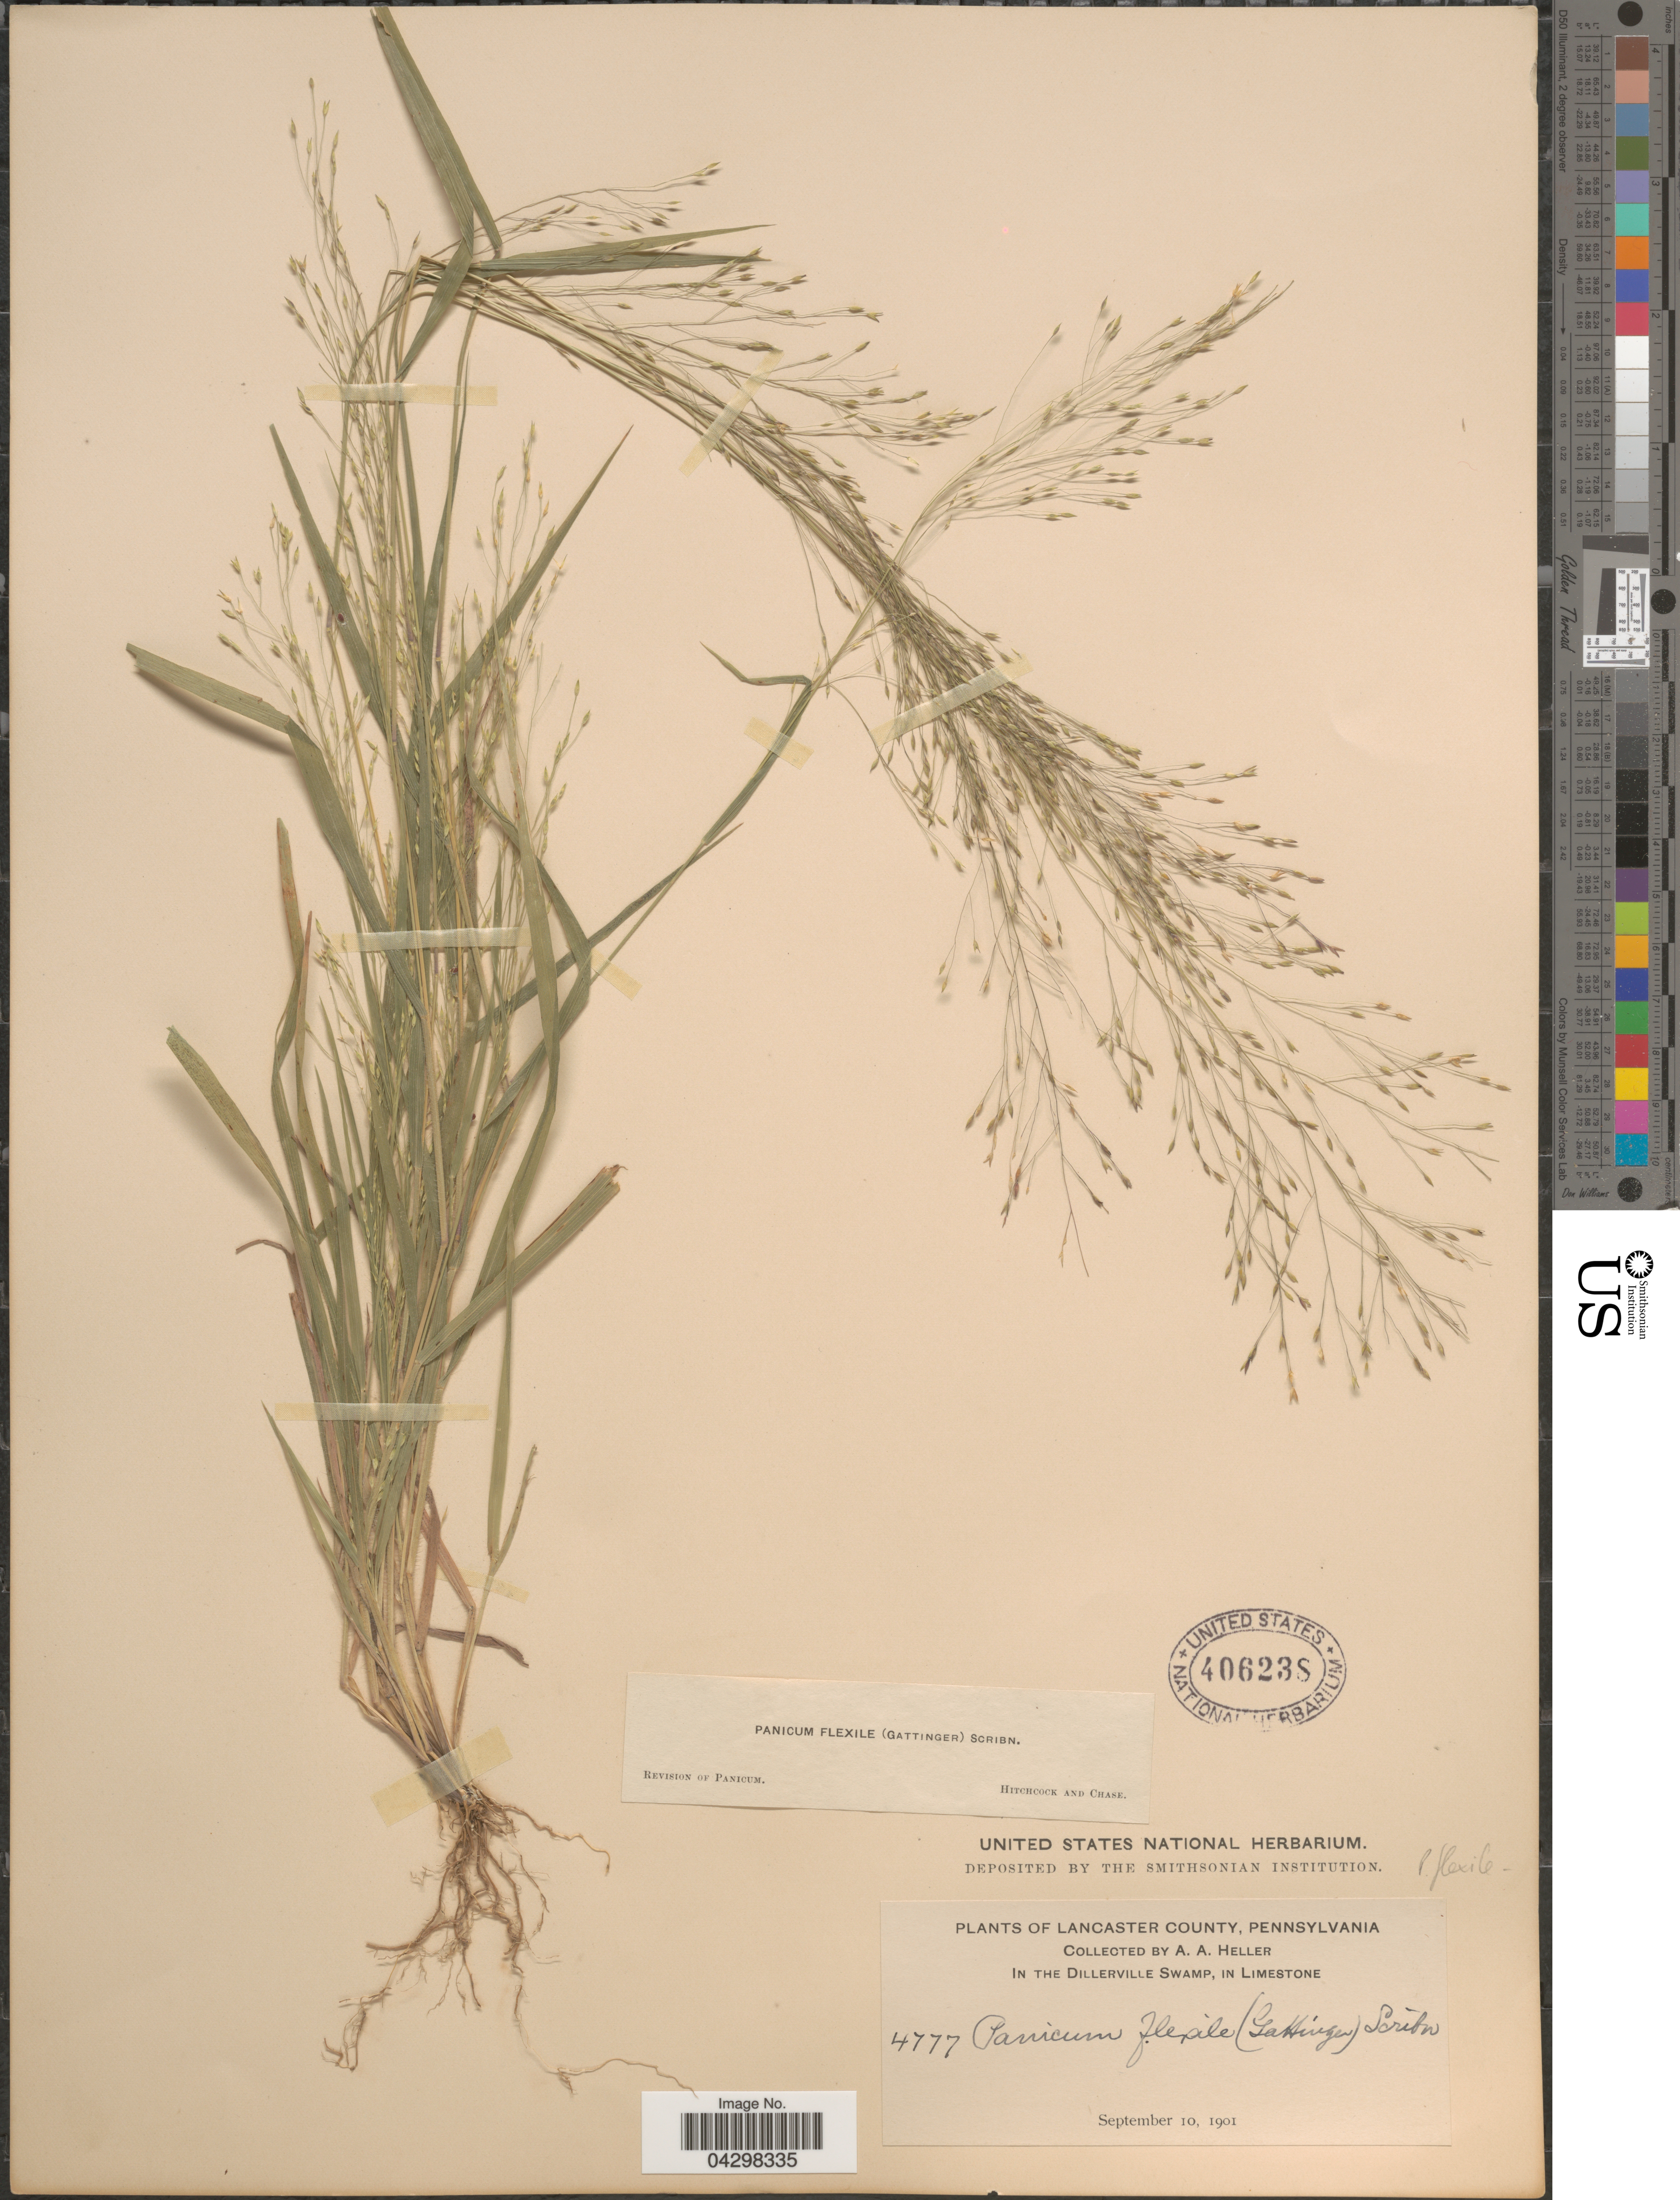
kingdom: Plantae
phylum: Tracheophyta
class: Liliopsida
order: Poales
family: Poaceae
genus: Panicum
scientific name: Panicum flexile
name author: (Gatt.) Scribn.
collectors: A. A. Heller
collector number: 4777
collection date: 1901-09-10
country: United States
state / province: Pennsylvania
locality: Lancaster County. In the Dillerville Swamp, in Limestone.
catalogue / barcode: US 406238